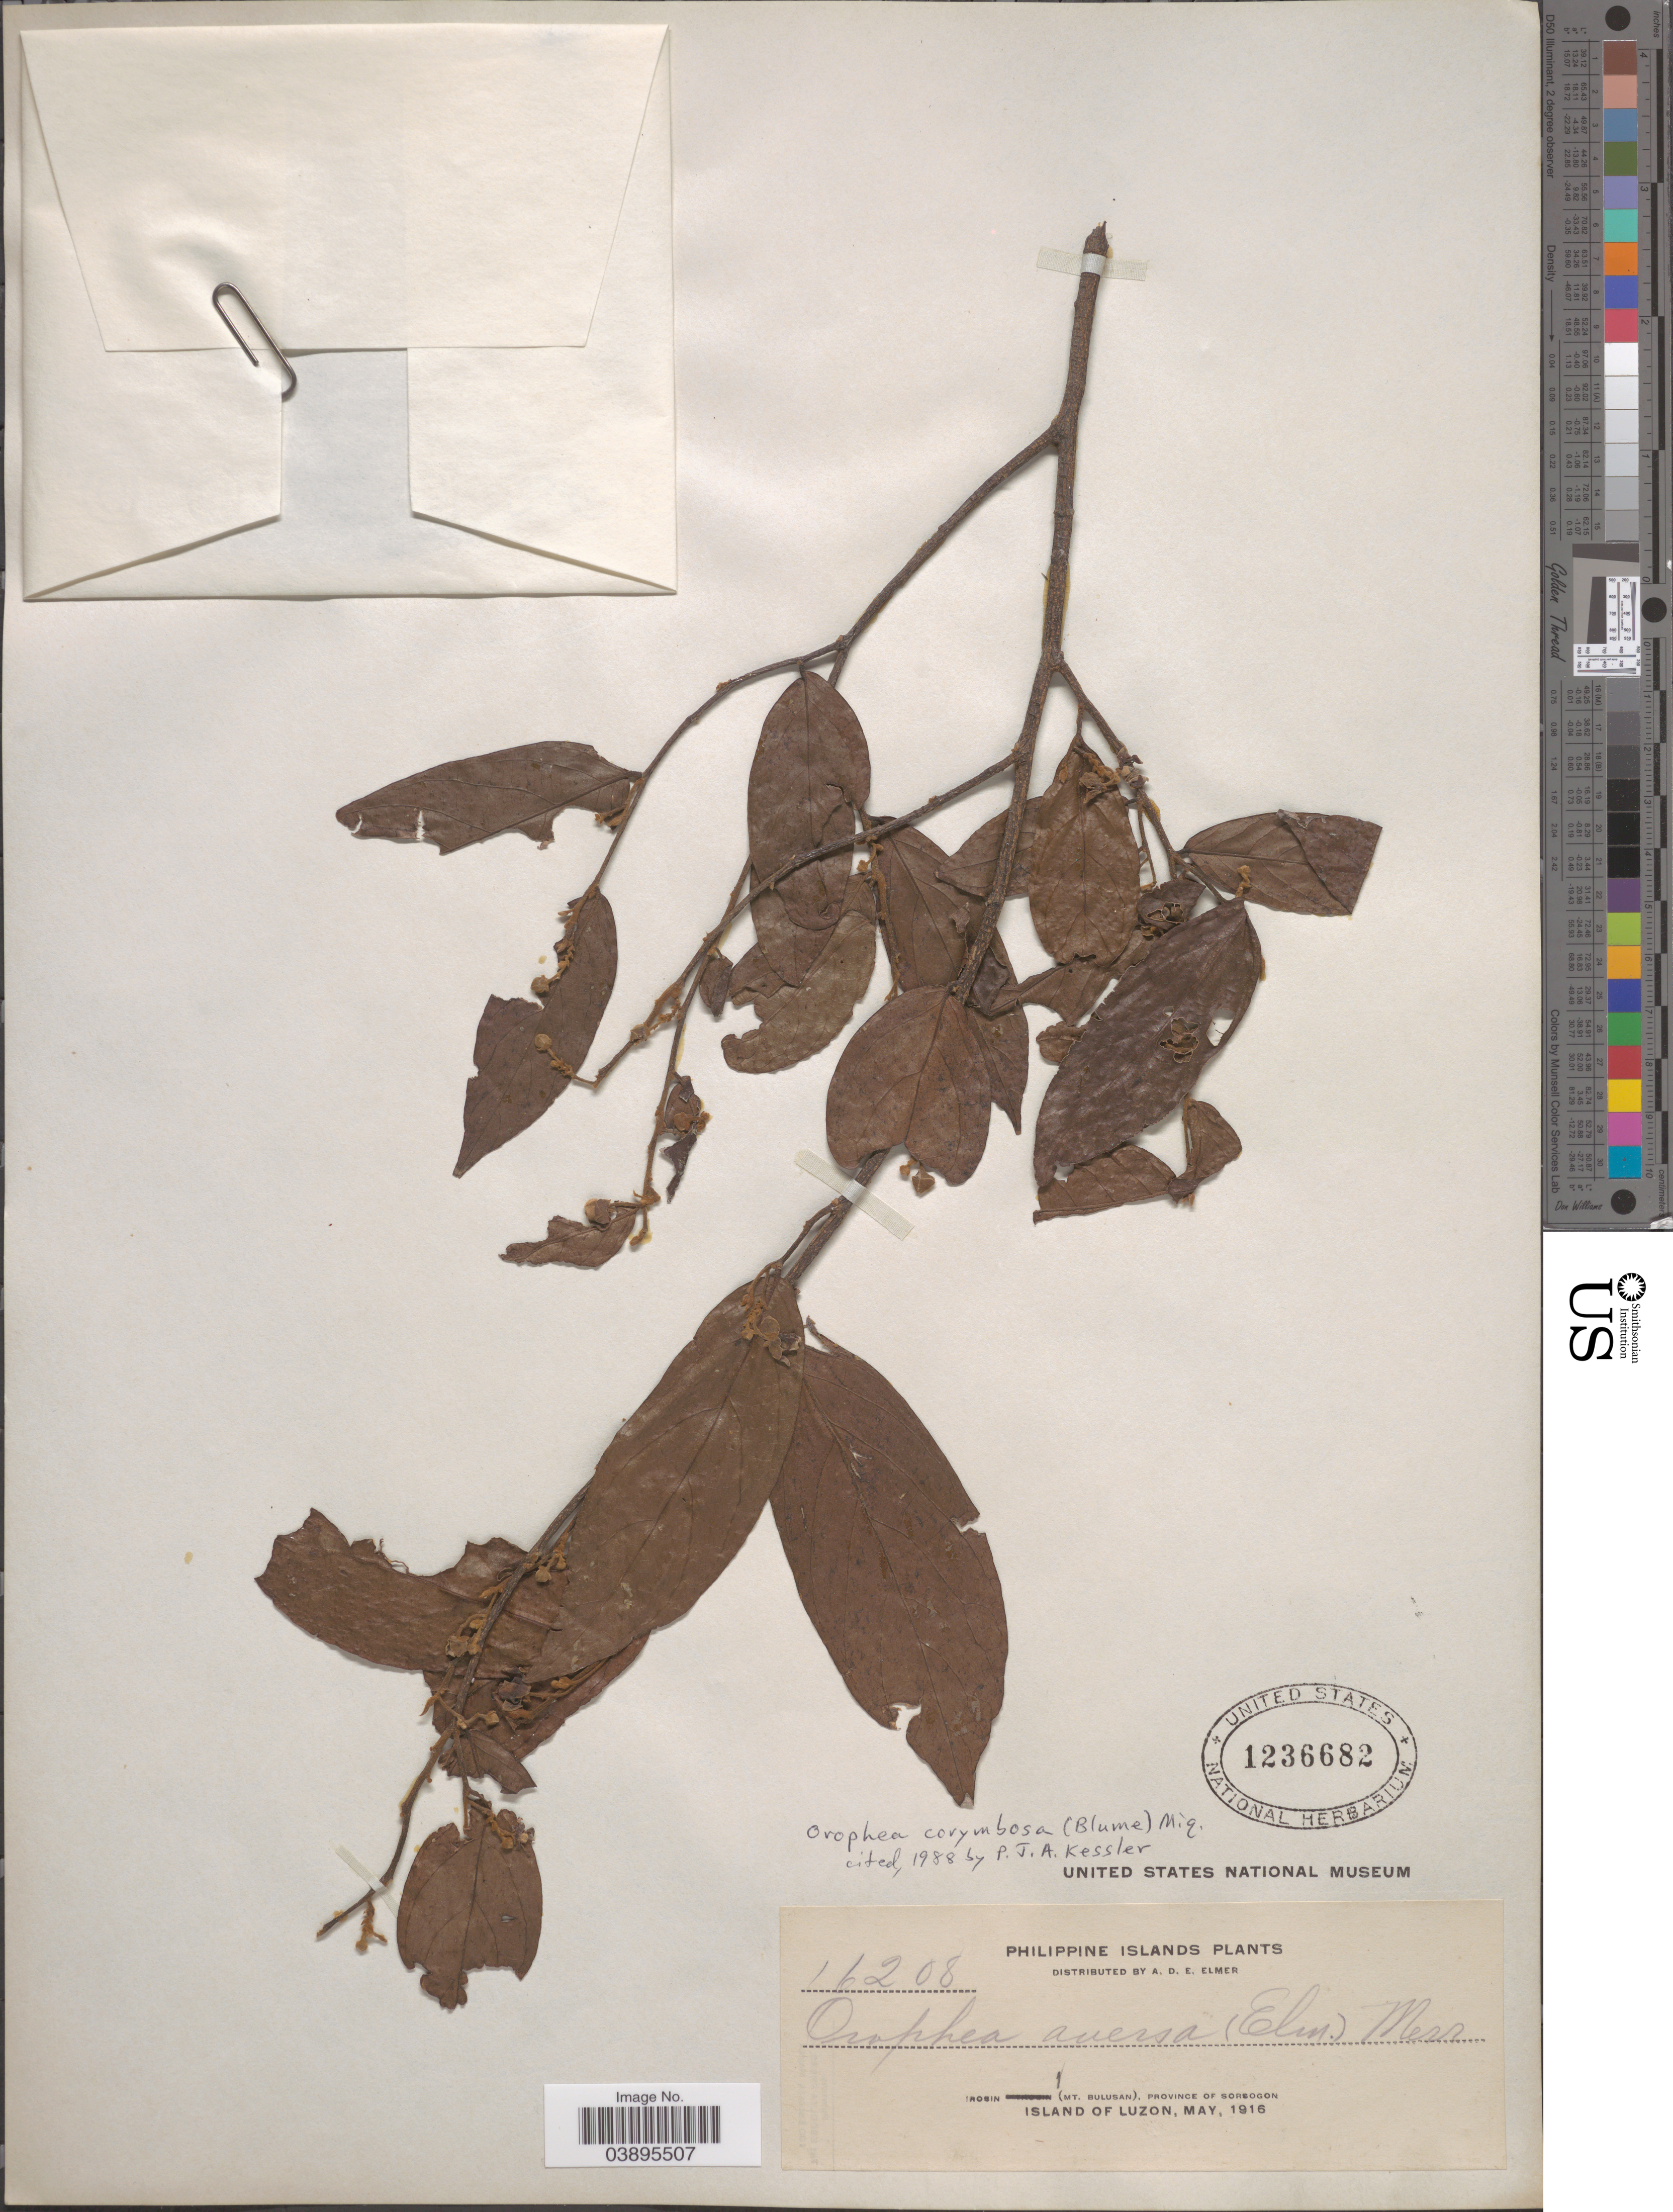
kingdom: Plantae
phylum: Tracheophyta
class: Magnoliopsida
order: Magnoliales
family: Annonaceae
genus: Orophea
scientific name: Orophea corymbosa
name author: (Blume) Miq.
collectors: A. D. E. Elmer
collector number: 16208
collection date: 1916-05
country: Philippines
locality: Irosin (Mt. Bulusan), Province of Sorsogon. Island of Luzon.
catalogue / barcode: US 1236682